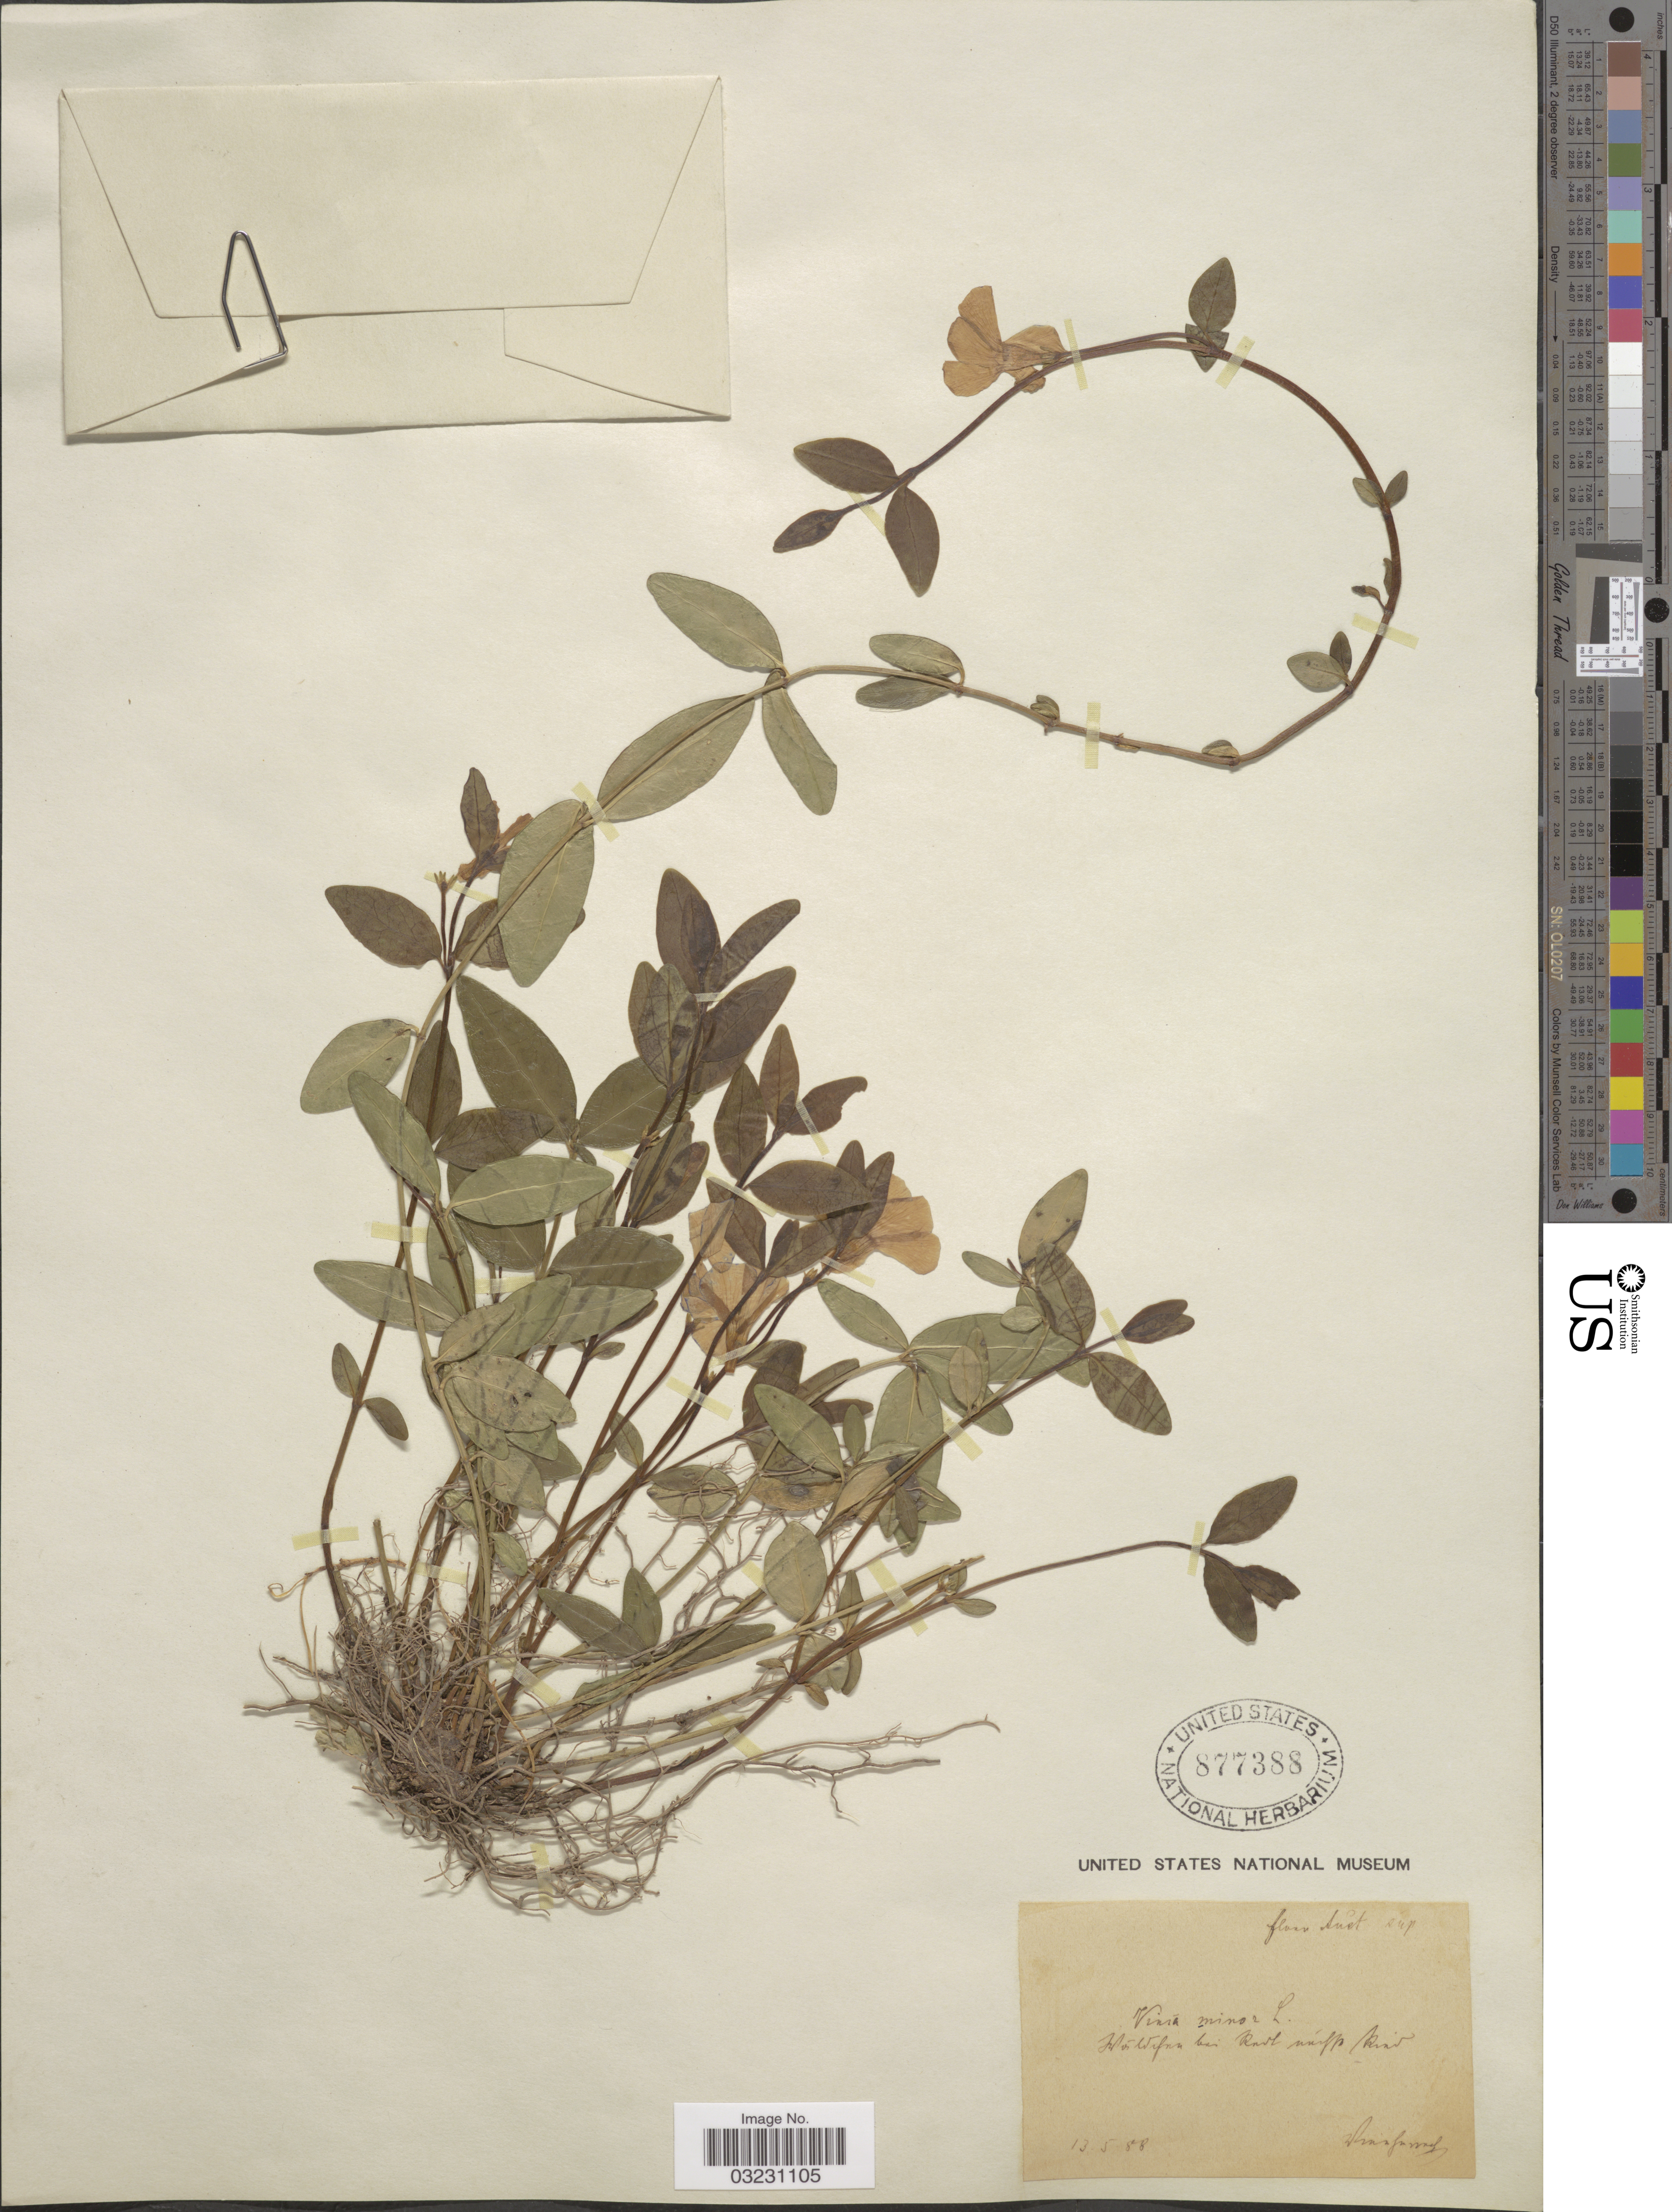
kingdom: Plantae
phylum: Tracheophyta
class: Magnoliopsida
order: Gentianales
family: Apocynaceae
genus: Vinca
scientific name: Vinca minor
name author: L.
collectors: F. Vierhapper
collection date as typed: Transcribed d/m/y: 13/5/88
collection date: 1888-05-13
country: Austria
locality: Fl. Oberösterreich, Wäldchen bei Rödt nächst Ried.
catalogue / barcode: US 877388